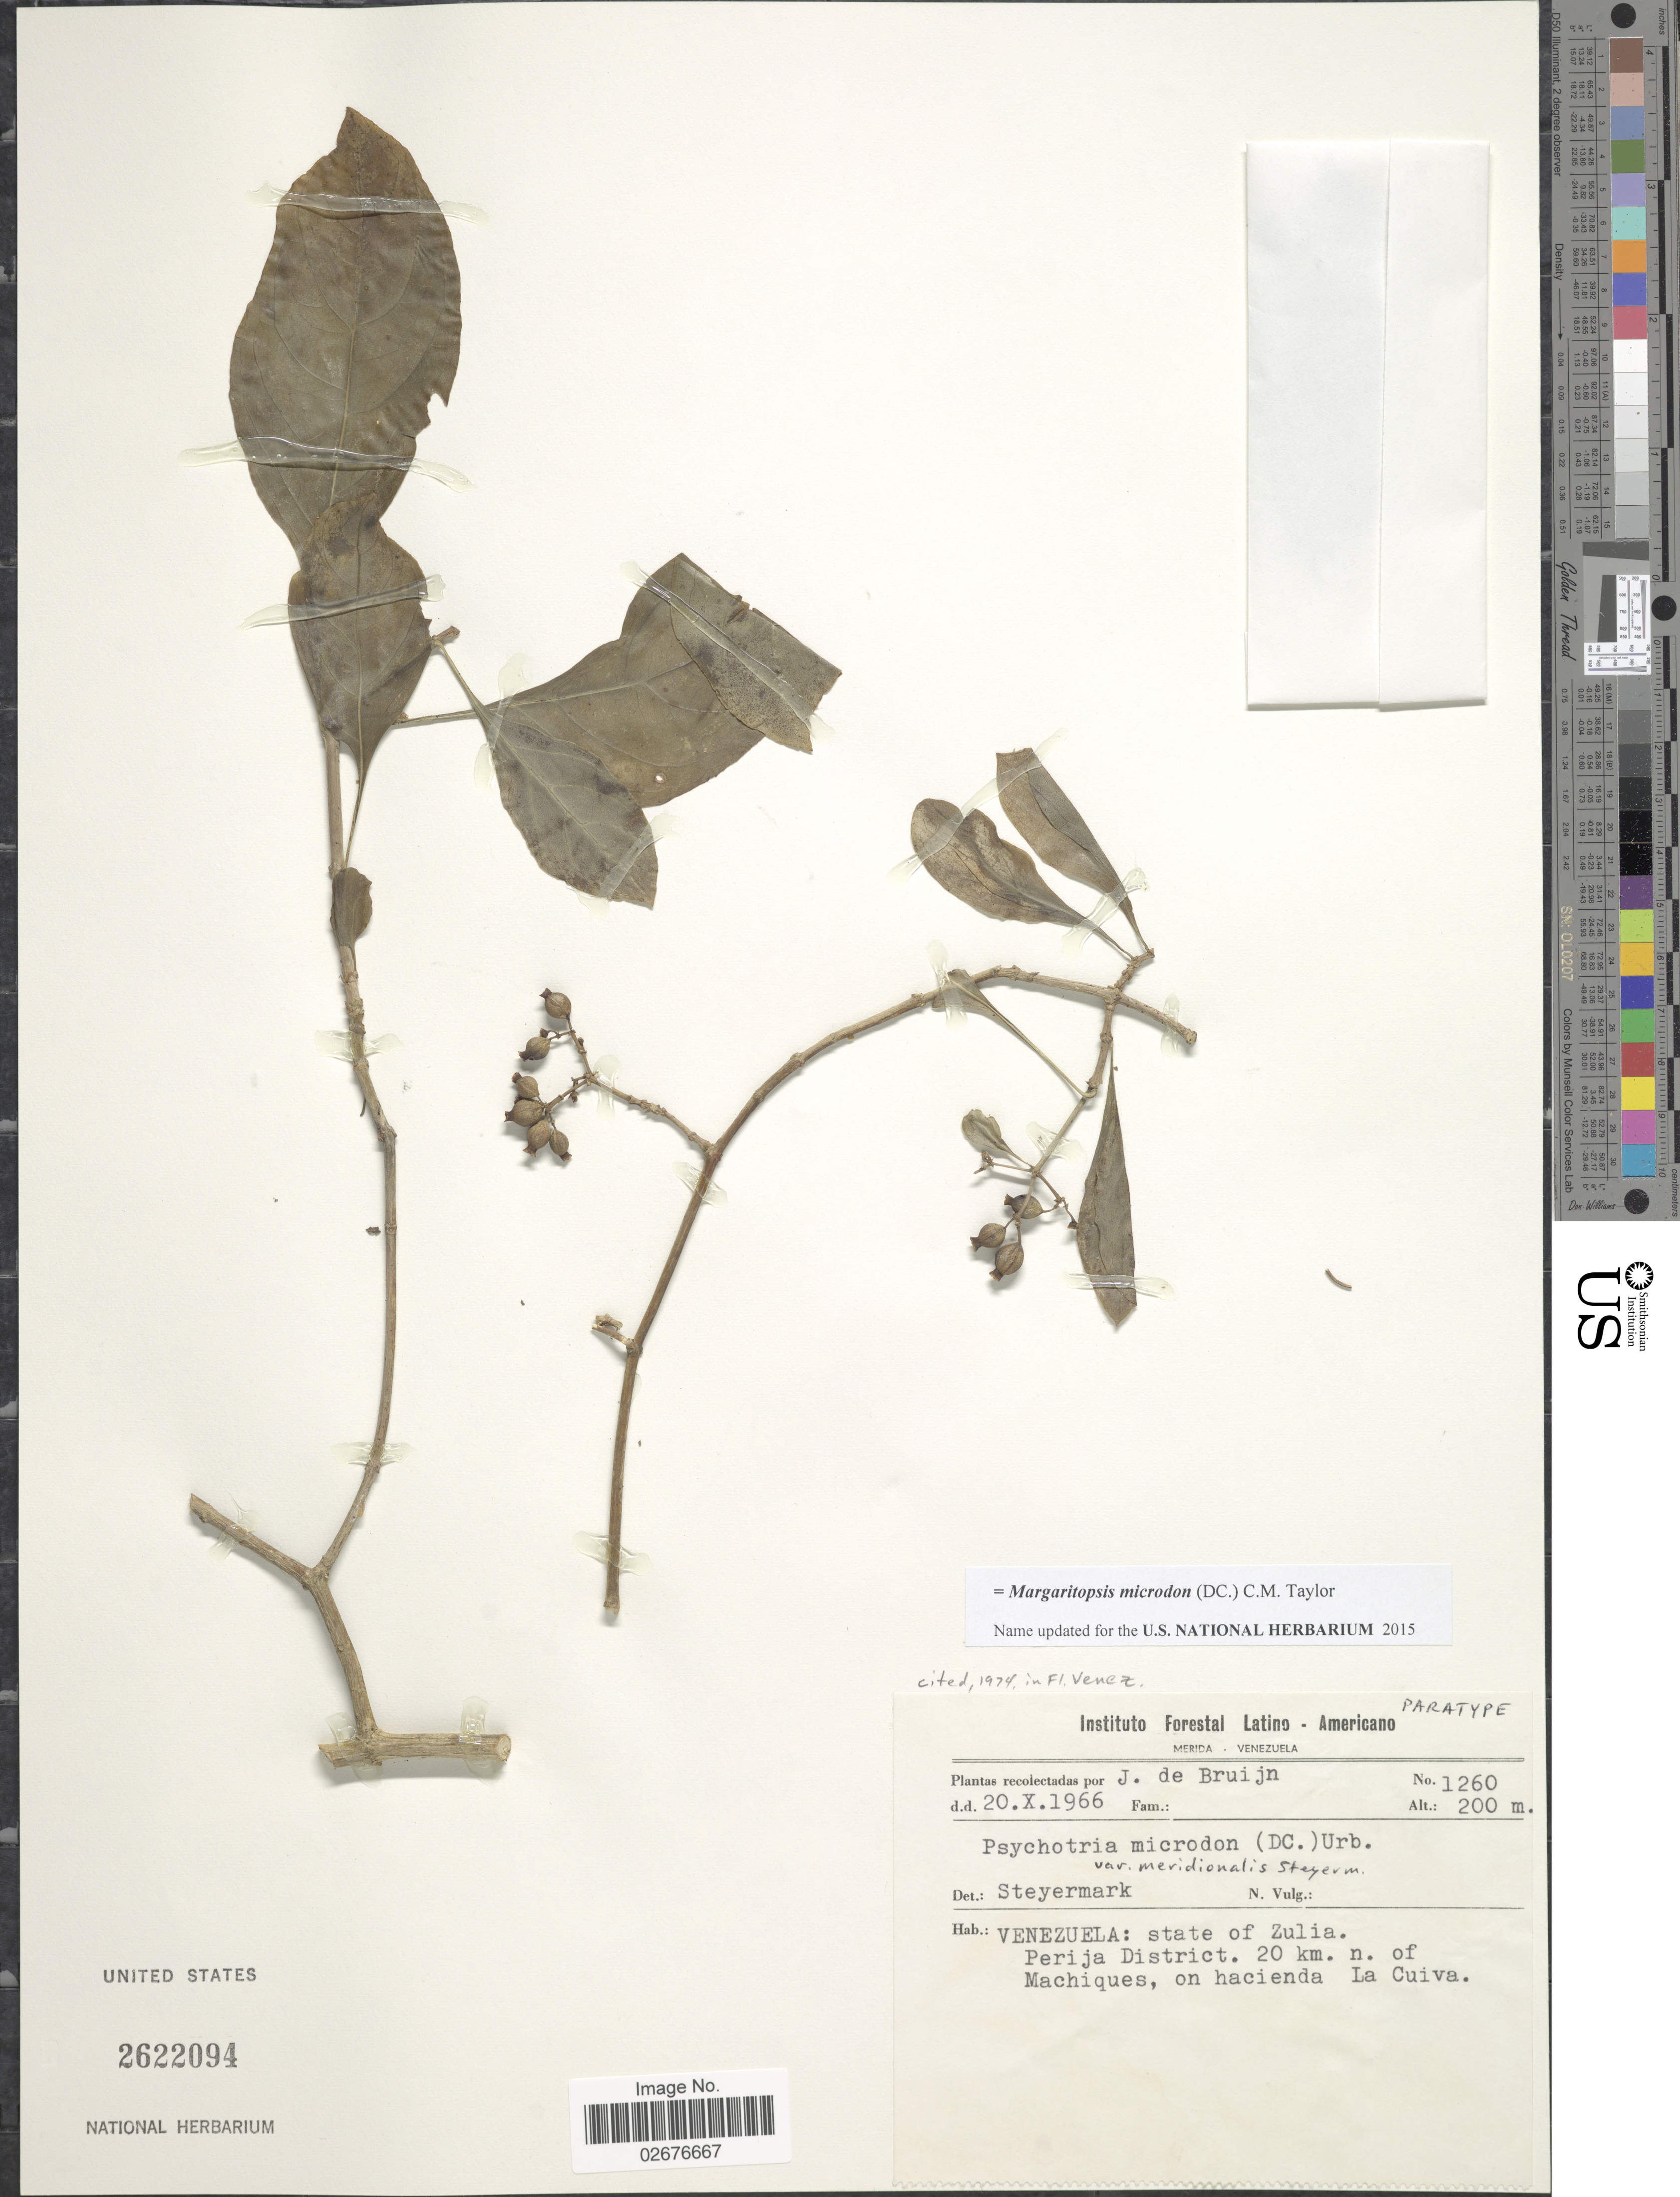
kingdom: Plantae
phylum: Tracheophyta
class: Magnoliopsida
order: Gentianales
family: Rubiaceae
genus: Margaritopsis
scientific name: Margaritopsis microdon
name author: (DC.) C.M. Taylor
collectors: J. Bruijn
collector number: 1260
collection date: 1966-10-20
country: Venezuela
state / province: Zulia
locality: Perija District, 20 km. n. of Michiques, on hacienda La Cuiva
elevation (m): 200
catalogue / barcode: US 2622094